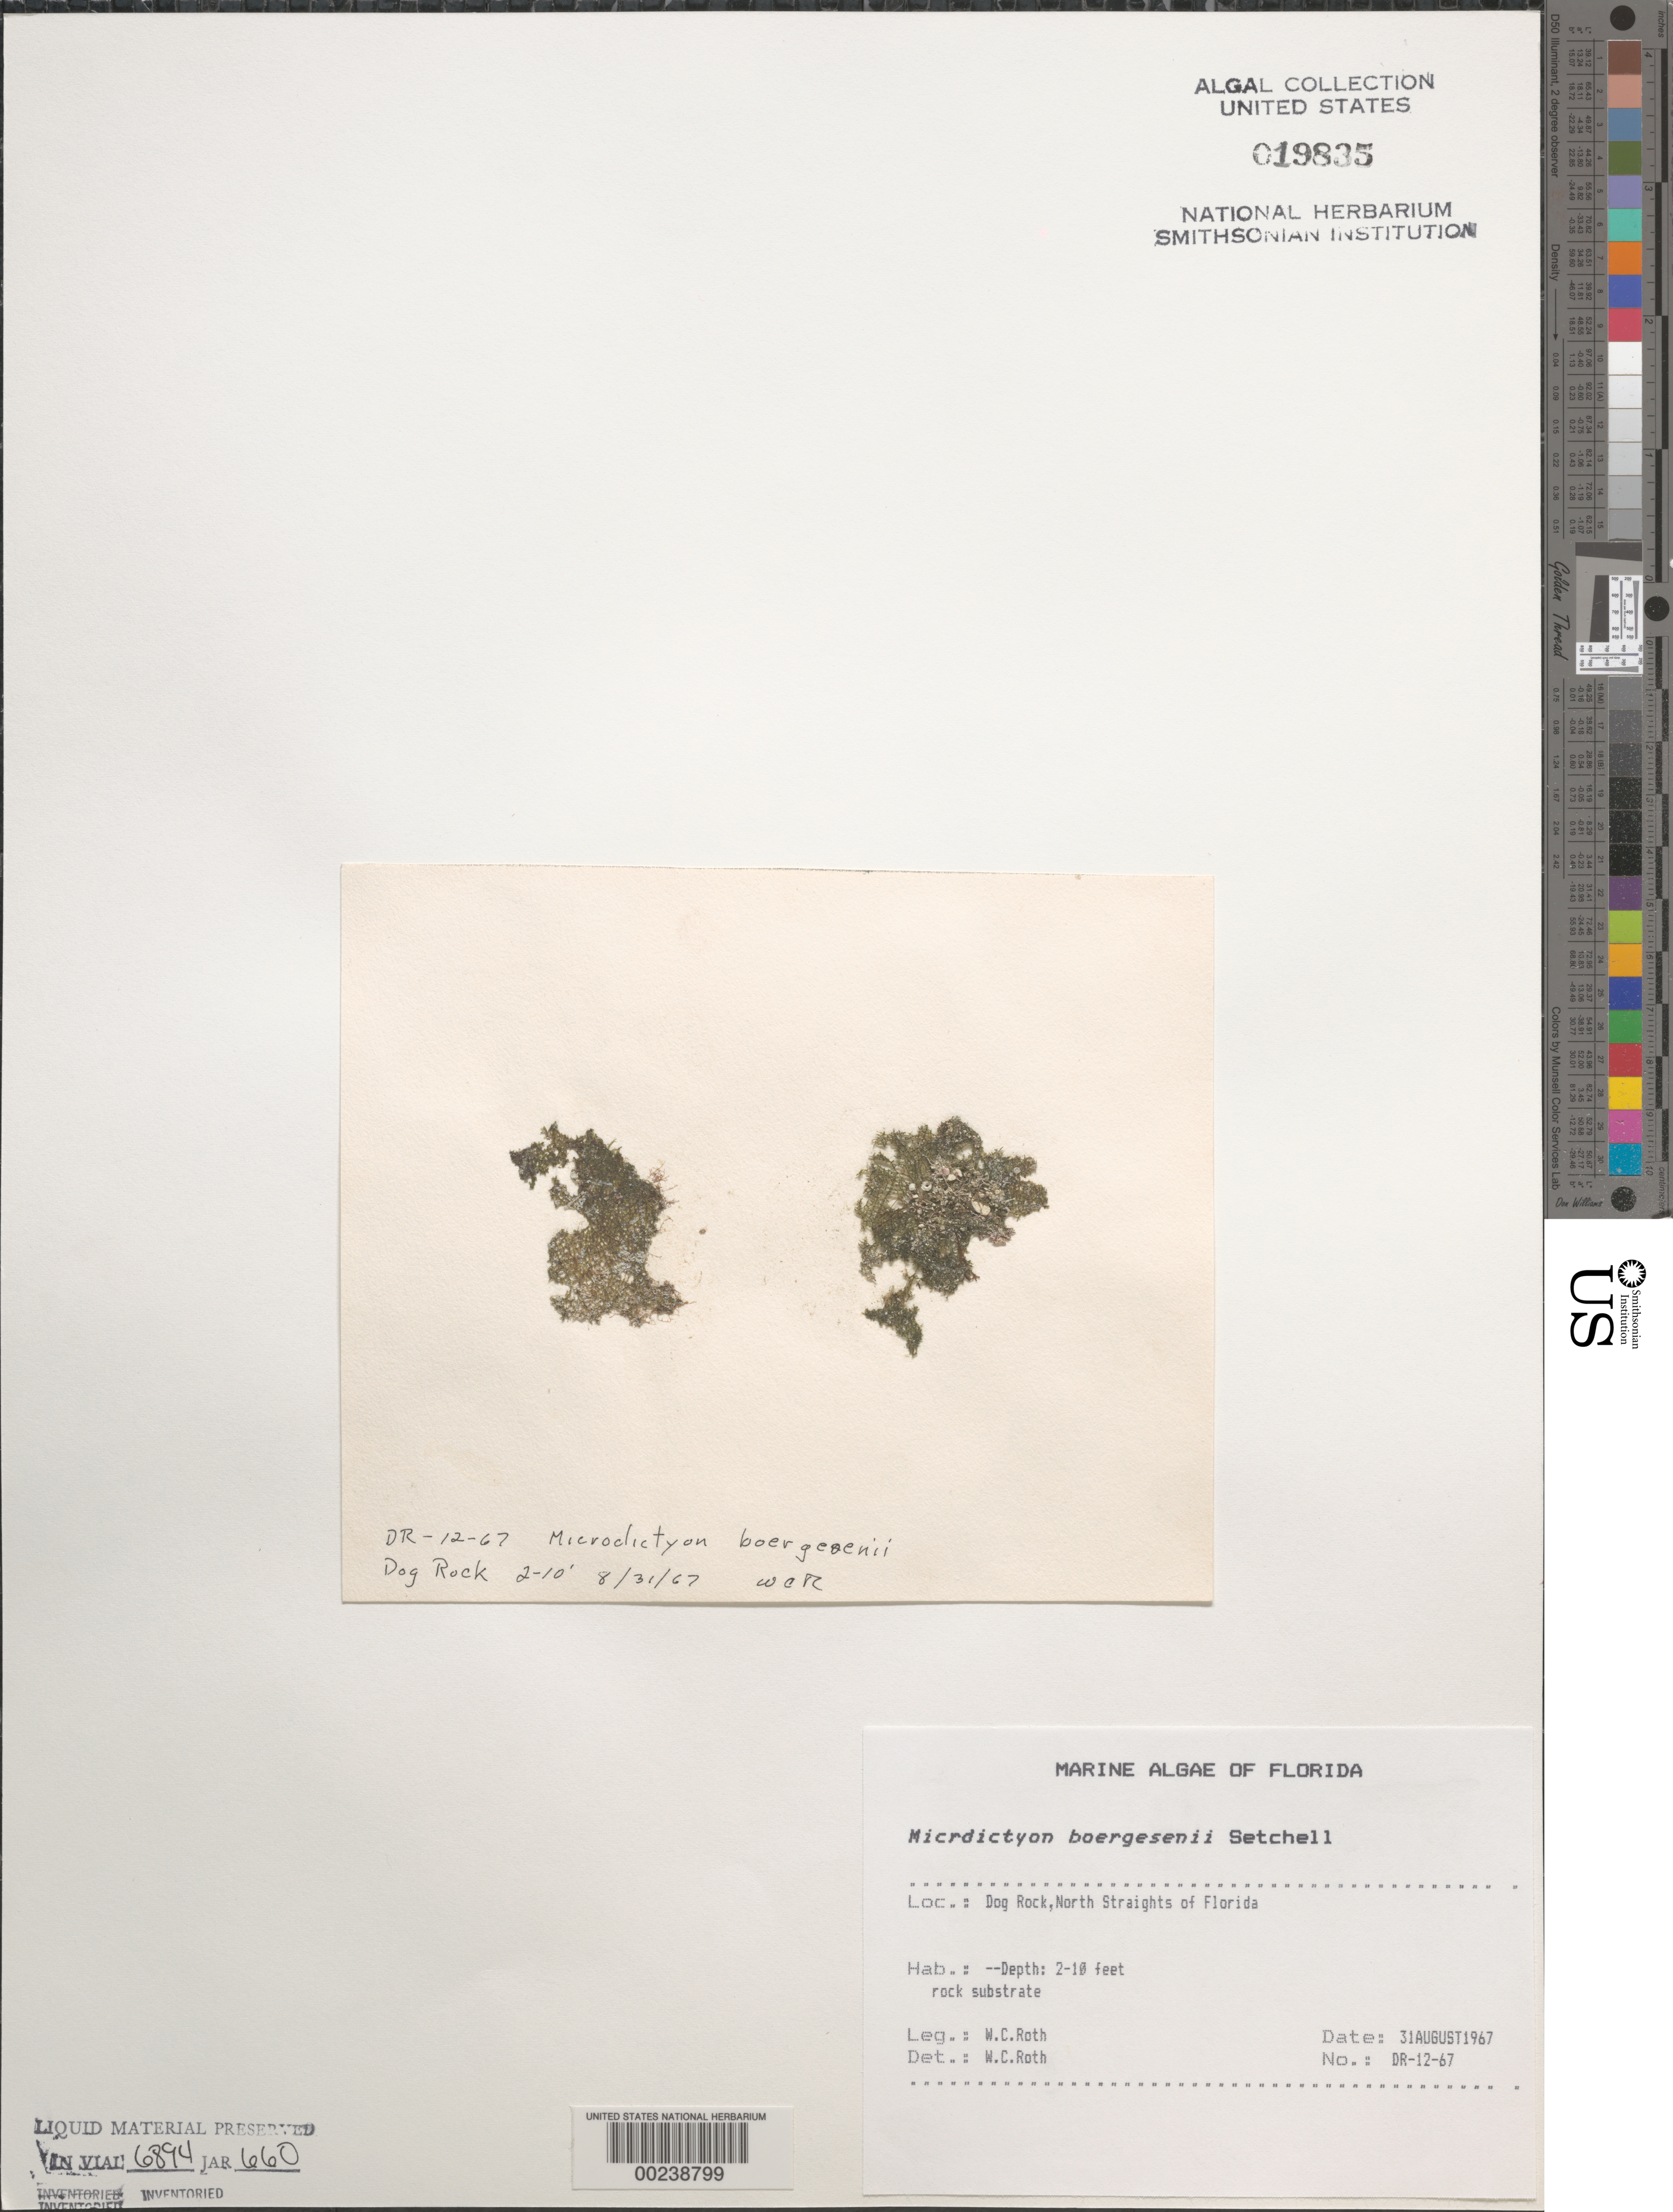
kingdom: Plantae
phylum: Chlorophyta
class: Ulvophyceae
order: Cladophorales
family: Anadyomenaceae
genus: Microdictyon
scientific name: Microdictyon boergesenii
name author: Setch.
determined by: Roth, W. C.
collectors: W. C. Roth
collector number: Dr-12-67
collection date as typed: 31 Aug 1967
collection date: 1967-08-31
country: United States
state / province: Florida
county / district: Monroe County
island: Cay Sal (Dog Rock)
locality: North Straits of Florida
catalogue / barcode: US 19835